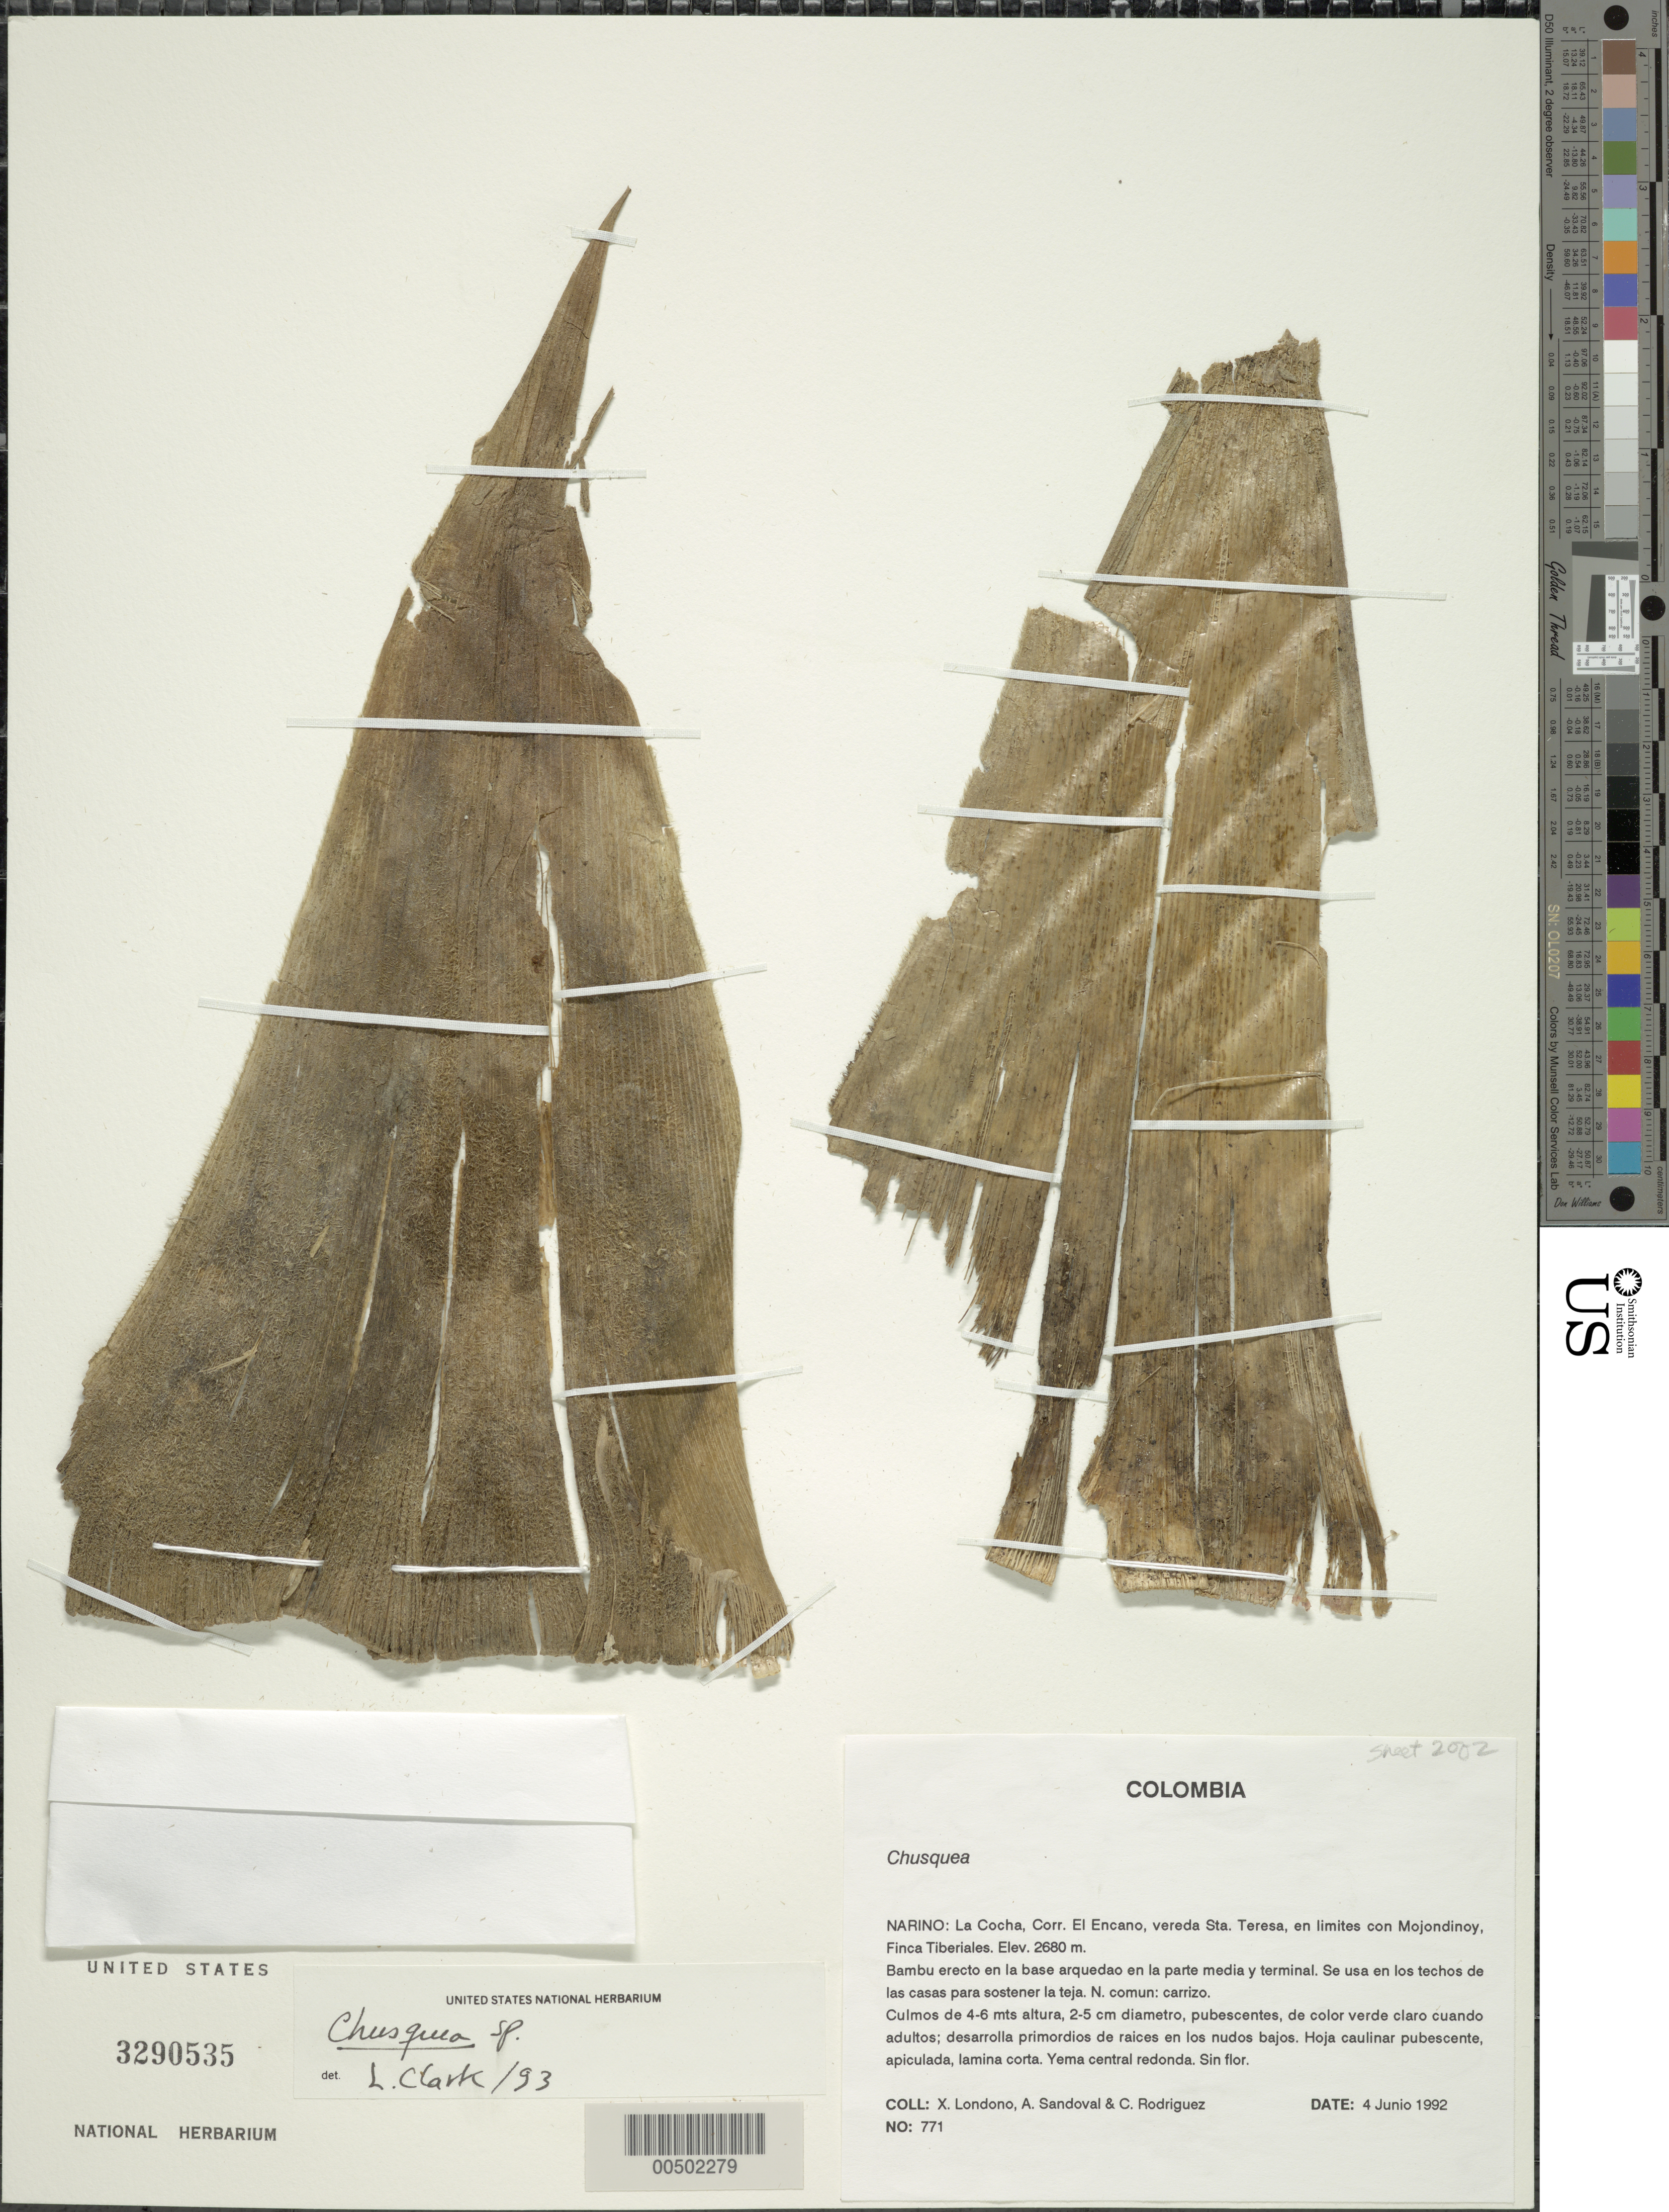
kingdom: Plantae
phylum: Tracheophyta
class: Liliopsida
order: Poales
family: Poaceae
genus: Chusquea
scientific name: Chusquea sp.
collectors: X. Londoño, A. Sandoval & C. Rodriguez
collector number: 771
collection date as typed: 04 Jun 1992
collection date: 1992-06-04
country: Colombia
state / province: Nariño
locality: La Cocha, Corregimiento El Encaño, Vereda Sta. Teresa, en limites con Mojondinoy, Finca Tiberiales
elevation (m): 2680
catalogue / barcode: US 3290535